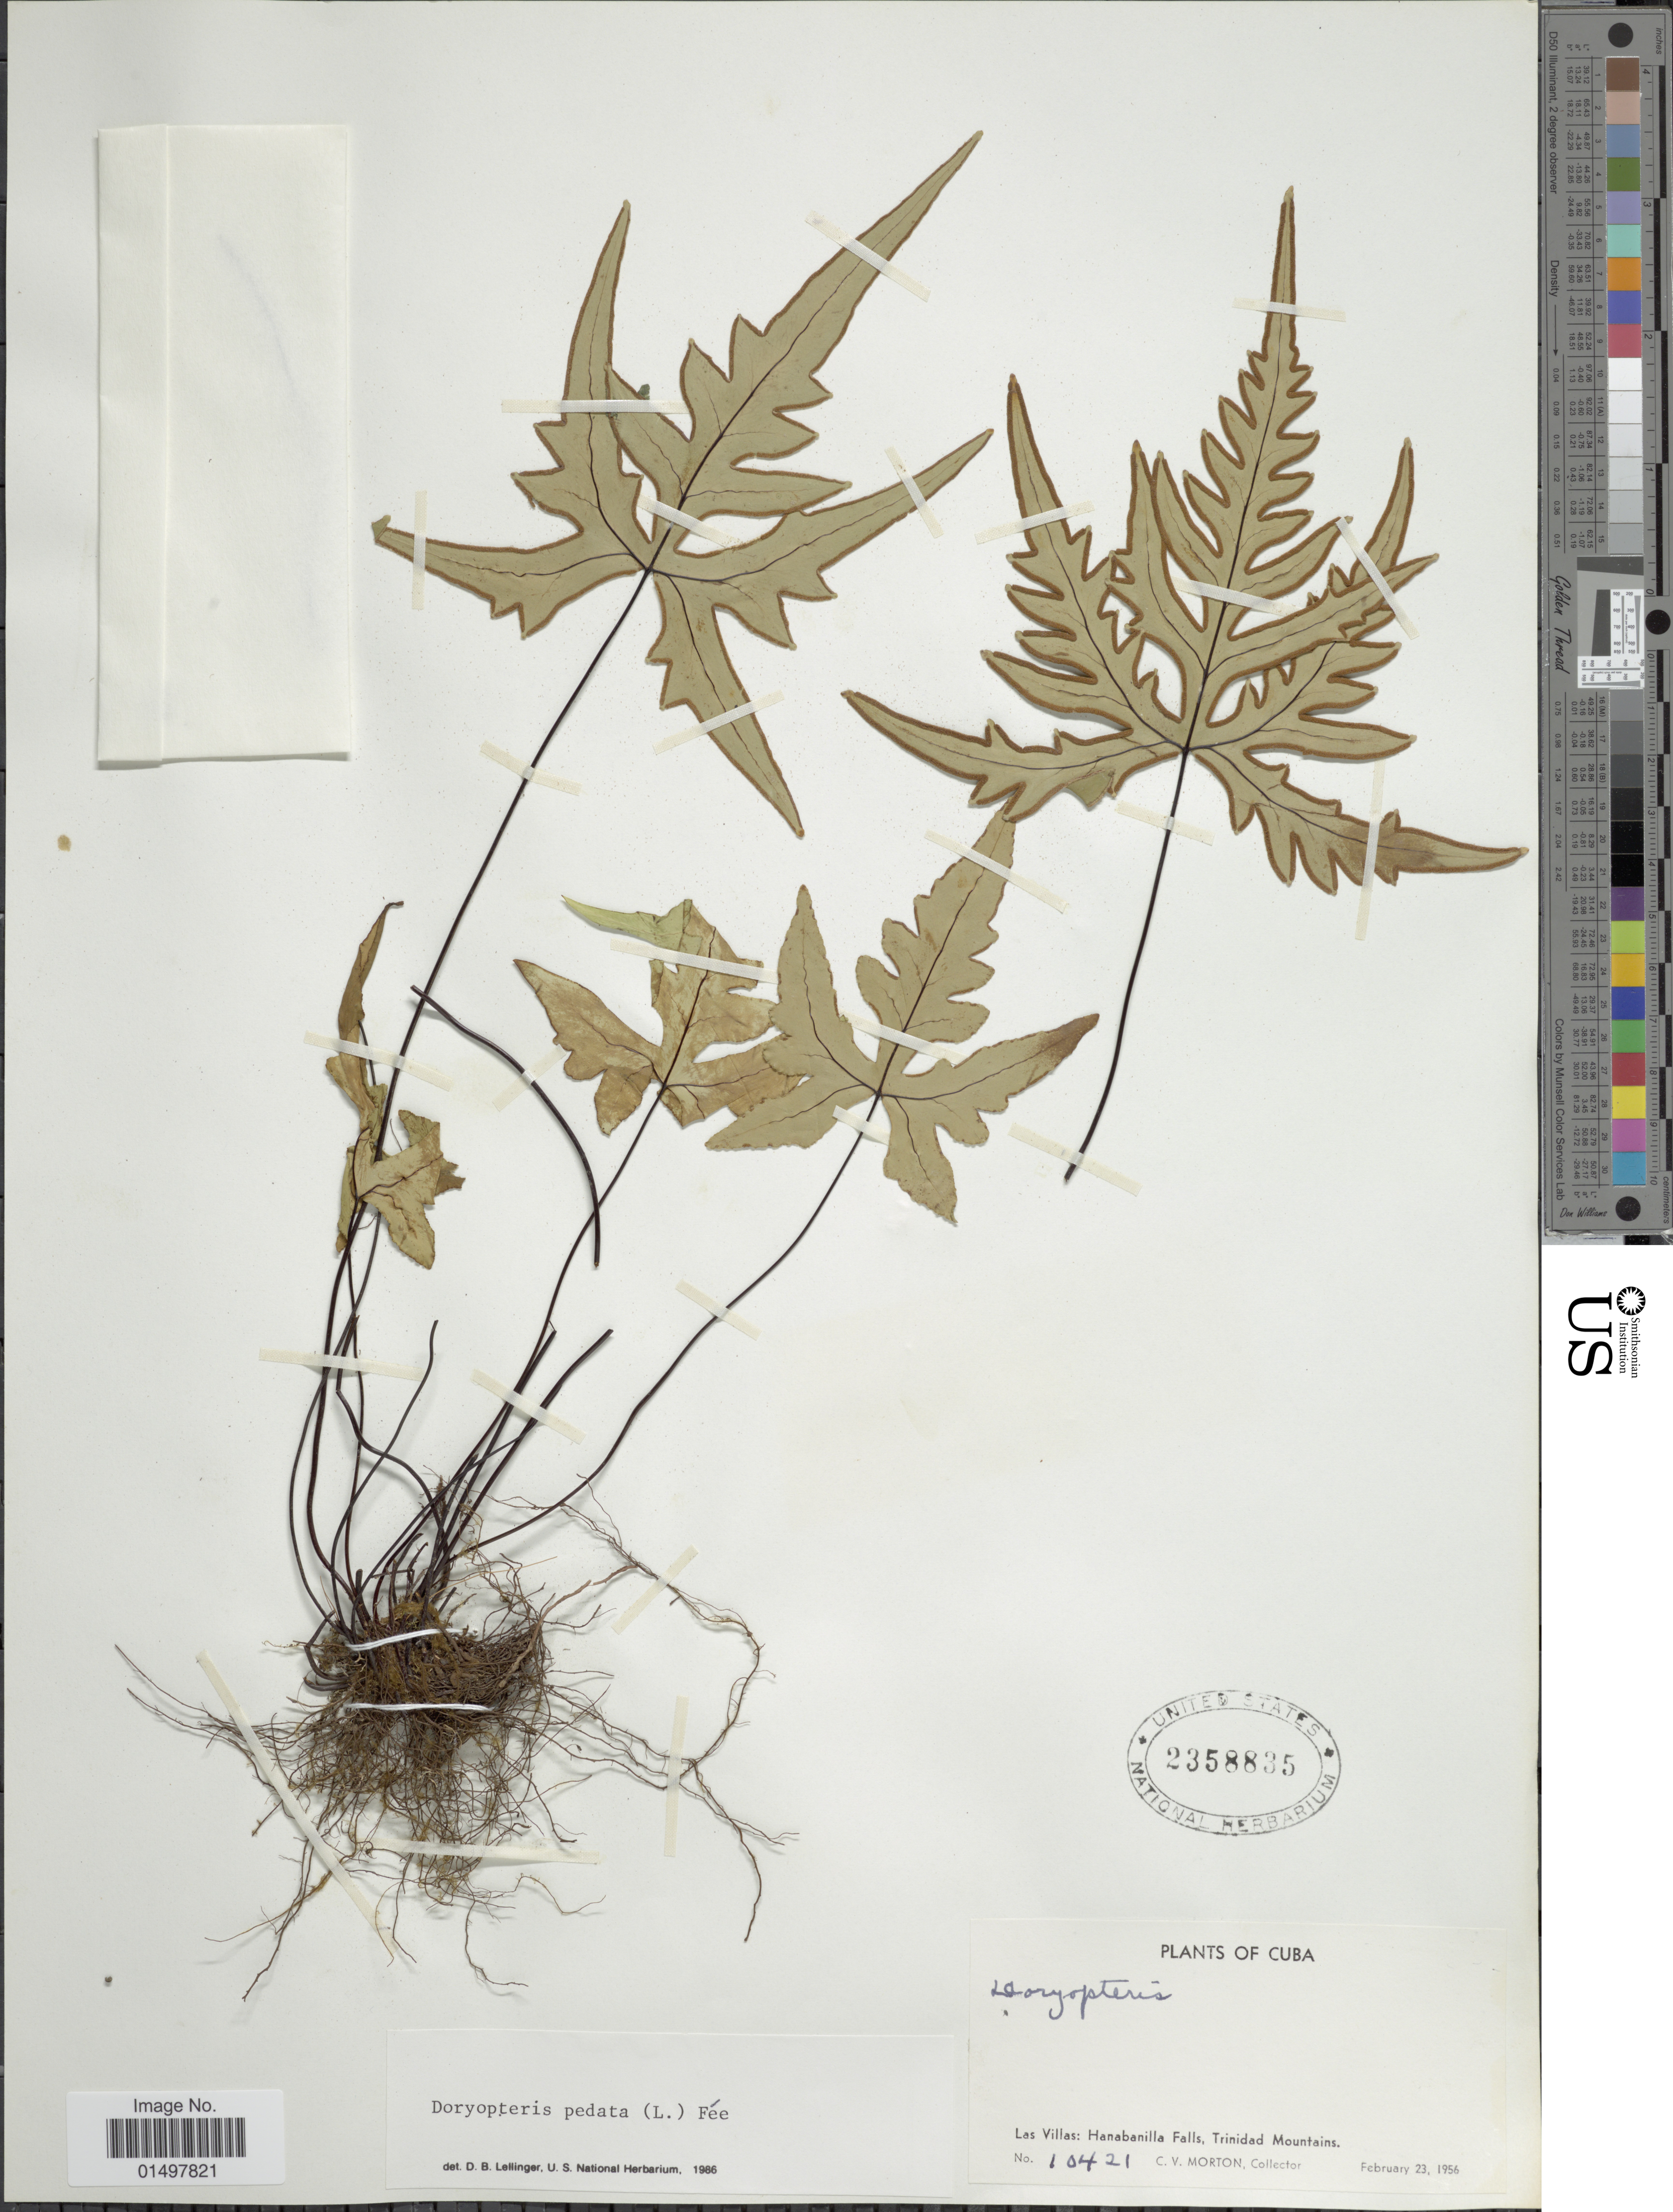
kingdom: Plantae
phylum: Tracheophyta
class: Polypodiopsida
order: Polypodiales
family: Pteridaceae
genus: Doryopteris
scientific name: Doryopteris pedata var. typica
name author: (L.) Fée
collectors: C. V. Morton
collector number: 10421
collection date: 1956-02-23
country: Cuba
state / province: Las Villas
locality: Hanabanilla Falls, Trinidad Mountains.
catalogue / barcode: US 2358835